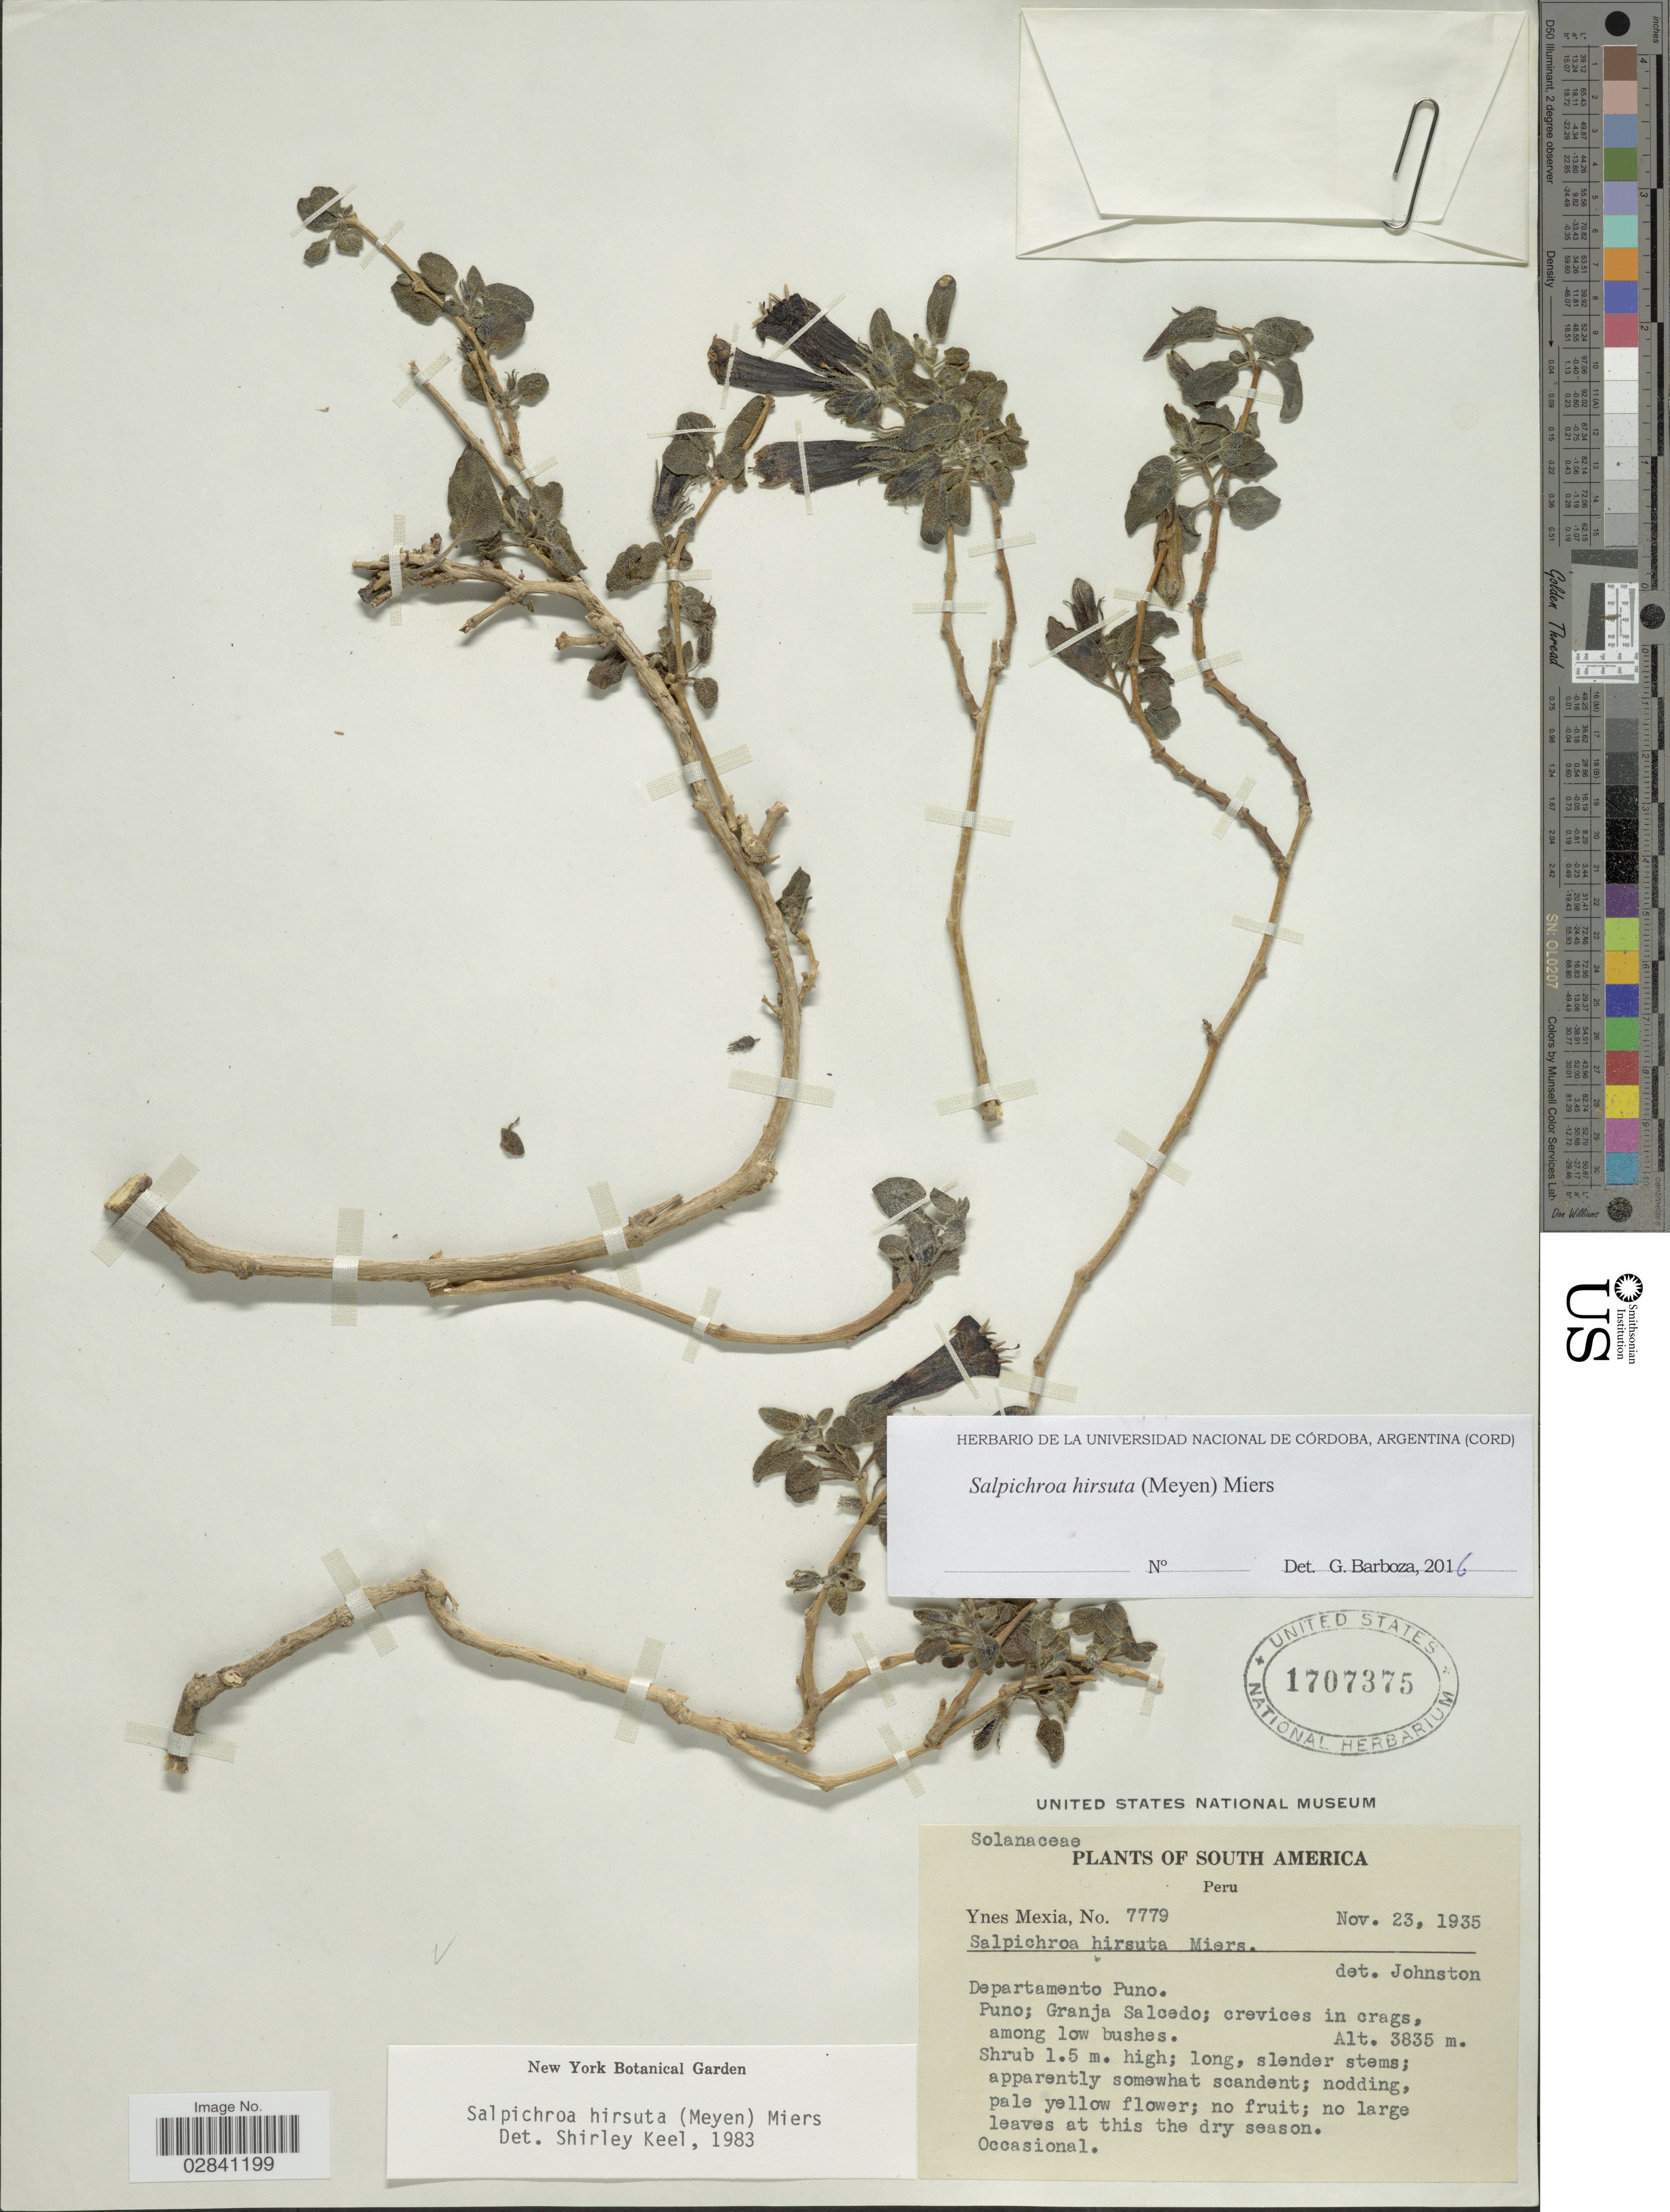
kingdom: Plantae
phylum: Tracheophyta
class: Magnoliopsida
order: Solanales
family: Solanaceae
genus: Salpichroa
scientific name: Salpichroa hirsuta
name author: (Meyen) Miers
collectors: Y. Mexia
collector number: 7779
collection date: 1935-11-23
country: Peru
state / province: Puno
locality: Departamento Puno. Puno; Granja Salcedo; crevices in crags.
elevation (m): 3835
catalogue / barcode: US 1707375